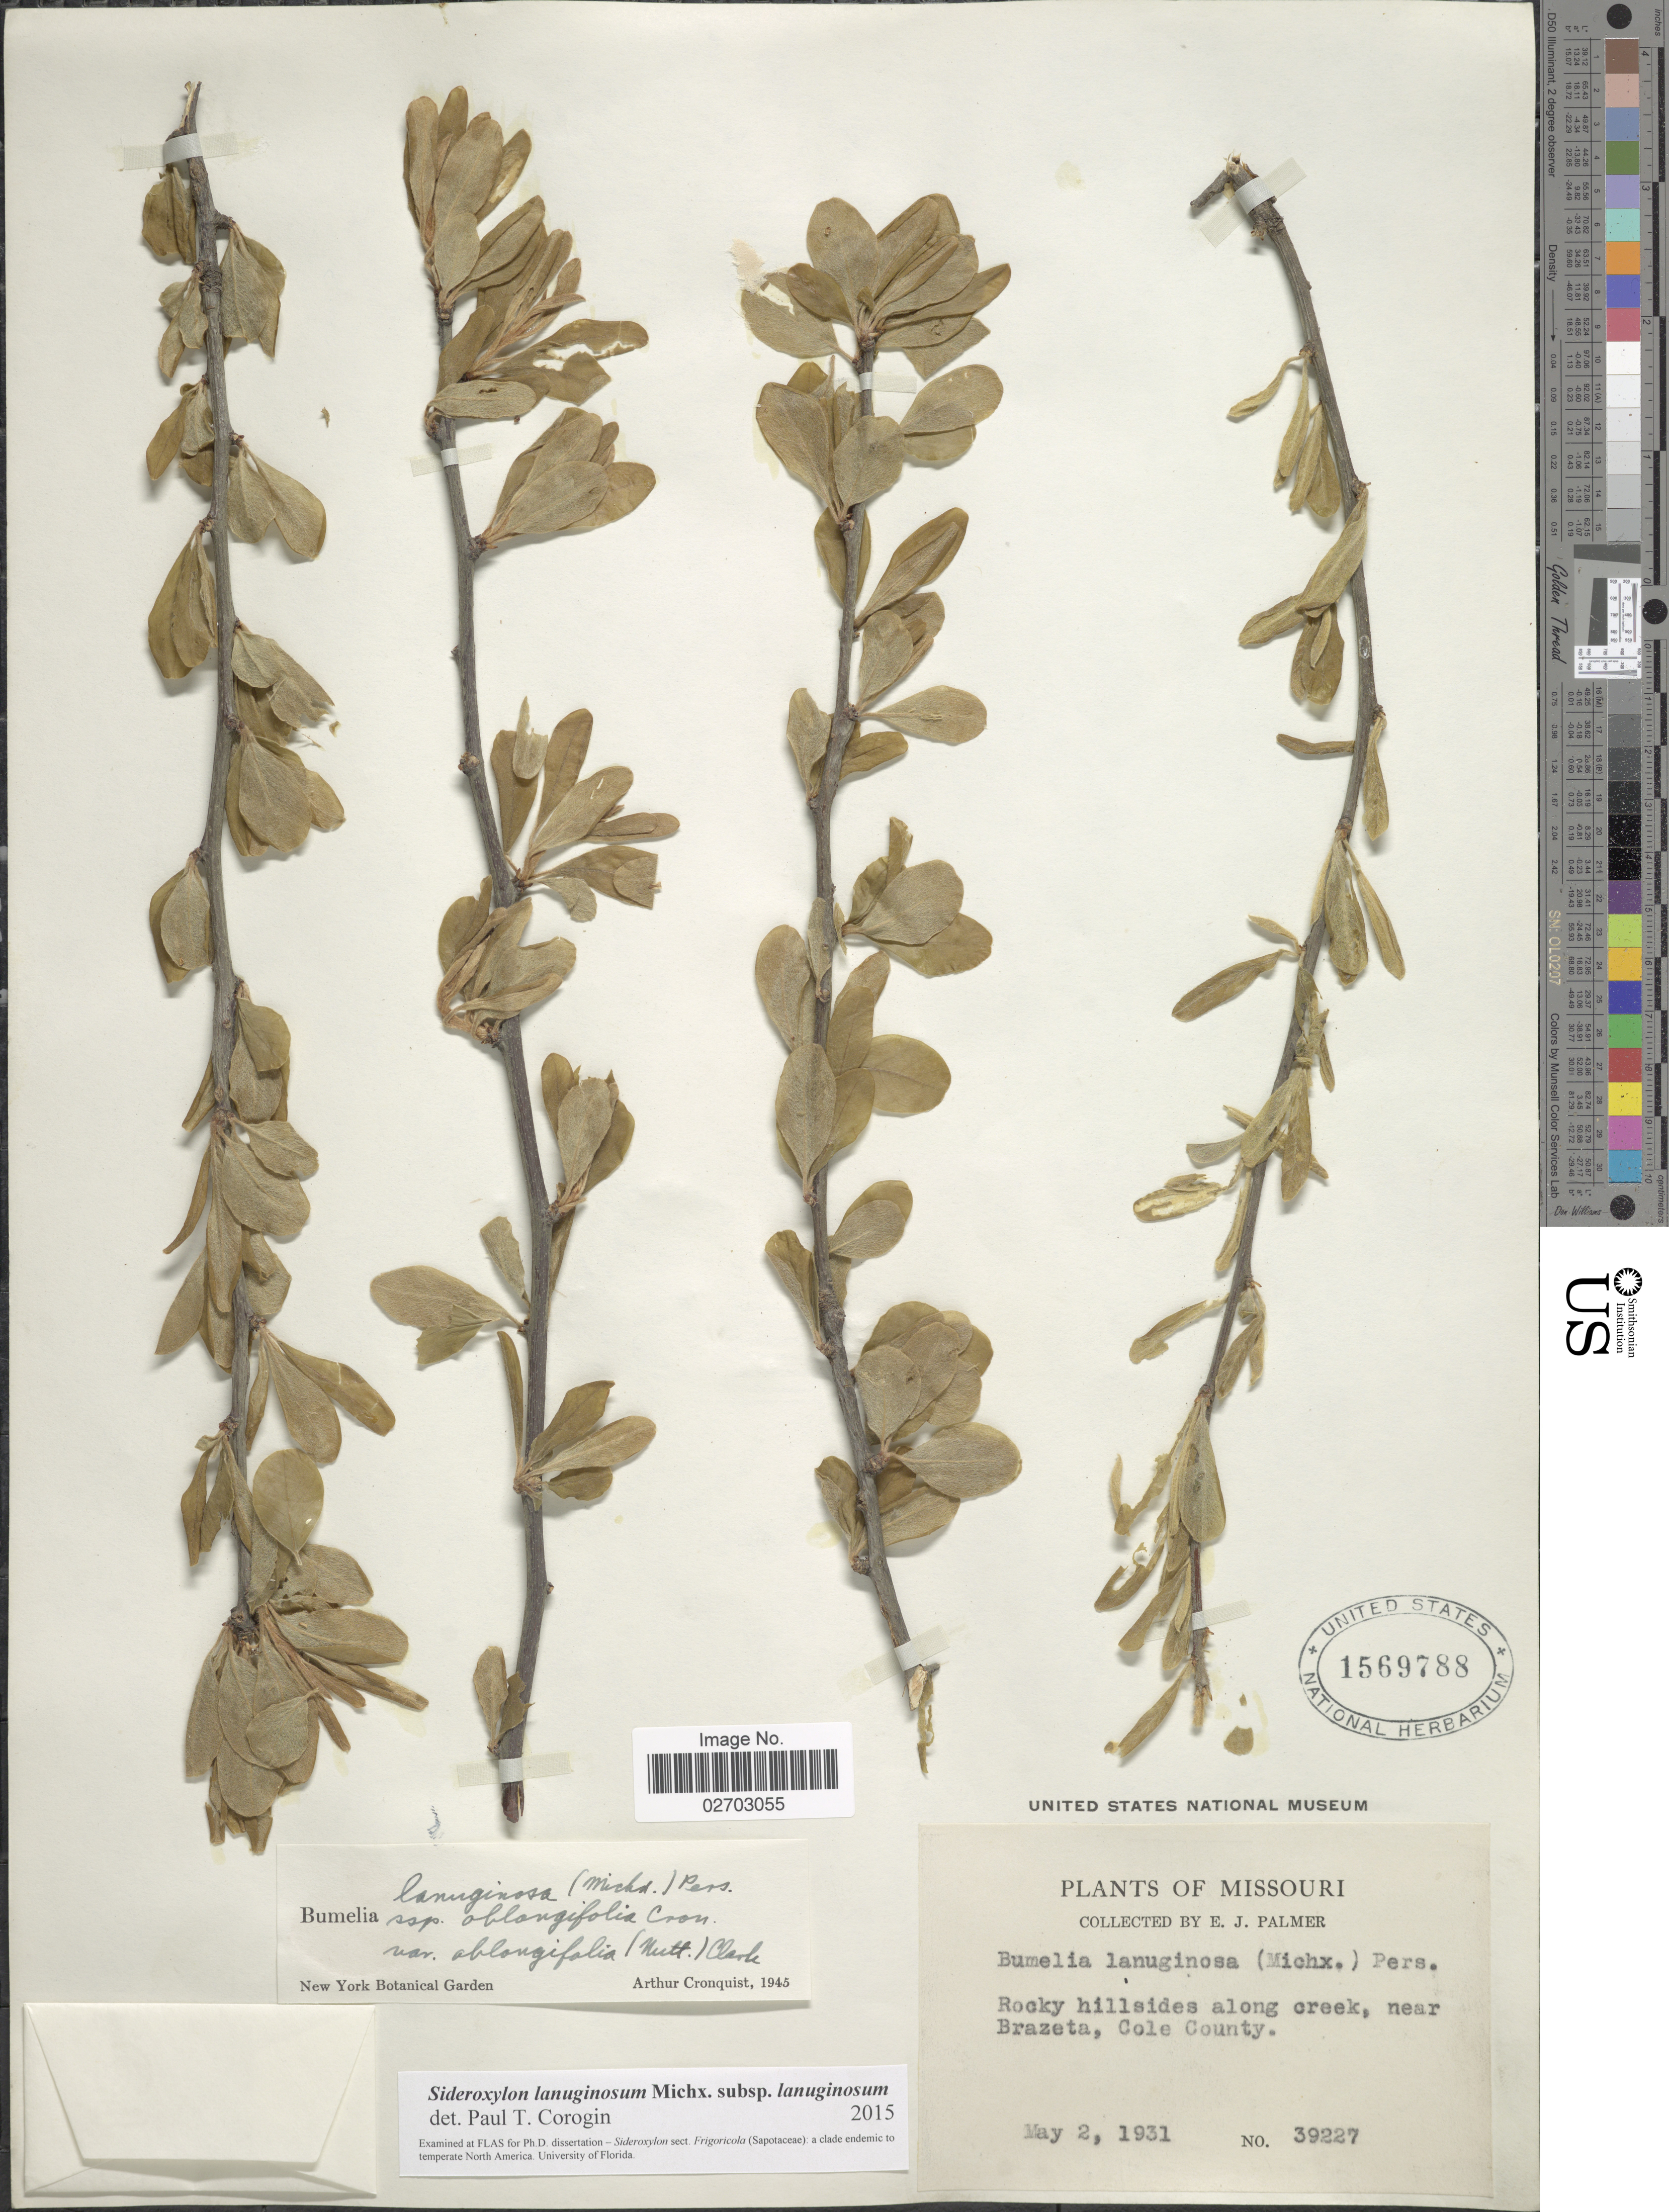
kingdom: Plantae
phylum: Tracheophyta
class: Magnoliopsida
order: Ericales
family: Sapotaceae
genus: Sideroxylon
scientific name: Sideroxylon lanuginosum subsp. lanuginosum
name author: Michx.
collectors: P. C. Standley & E. J. Palmer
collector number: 39227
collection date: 1931-05-02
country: United States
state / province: Missouri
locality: Rocky hillsides along creek, near Brazeta, Cole County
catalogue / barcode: US 1569788